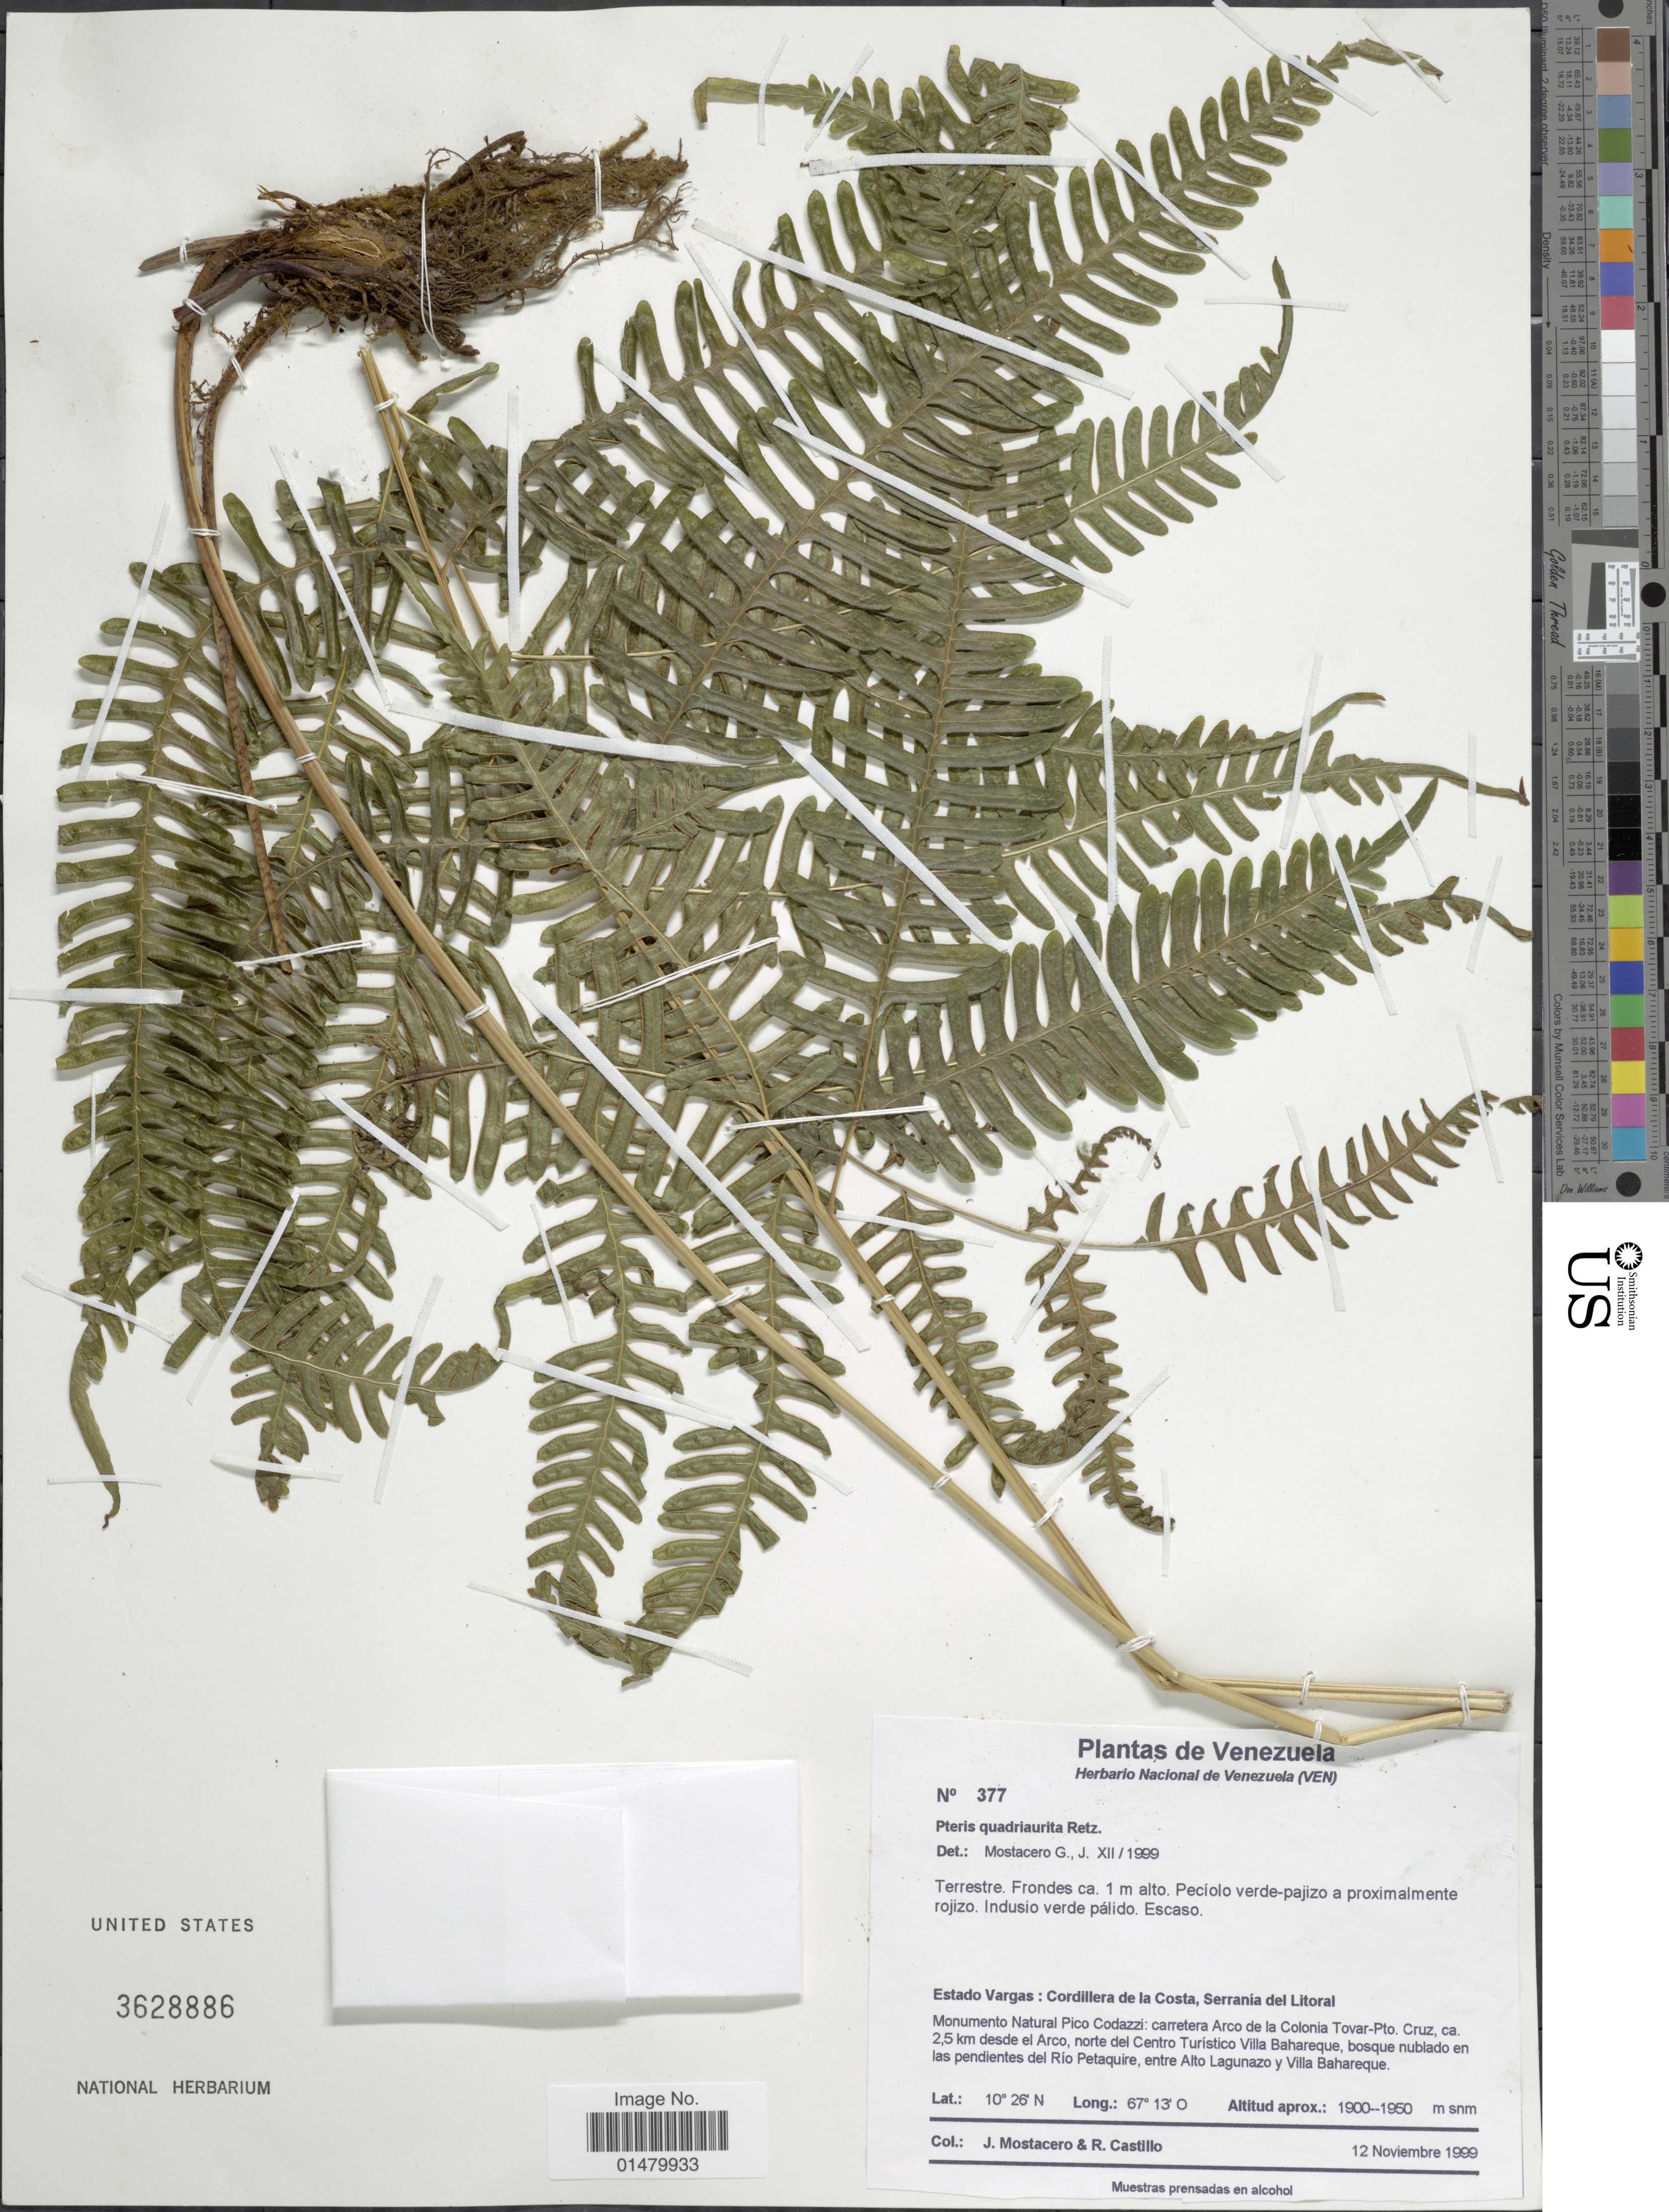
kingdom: Plantae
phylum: Tracheophyta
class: Polypodiopsida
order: Polypodiales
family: Pteridaceae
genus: Pteris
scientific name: Pteris quadriaurita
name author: Retz.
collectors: J. Mostacero & R. Castillo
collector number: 377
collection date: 1999-11-12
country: Venezuela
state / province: Vargas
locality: Estado Vargas: Cordillera de la Costa, Serrania del Litoral. Monumento Natural Pico Codazzi: carretera Arco de la Colonia Tovar-Pto. Cruz, ca. 2,5 km desde el Arco, norte del Centro Turistico Villa Baharenque, bosque nublado en las pendientes del Rio Petaquire, entre Alto Lagunazo y Villa Baharenque.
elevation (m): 1900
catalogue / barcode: US 3628886